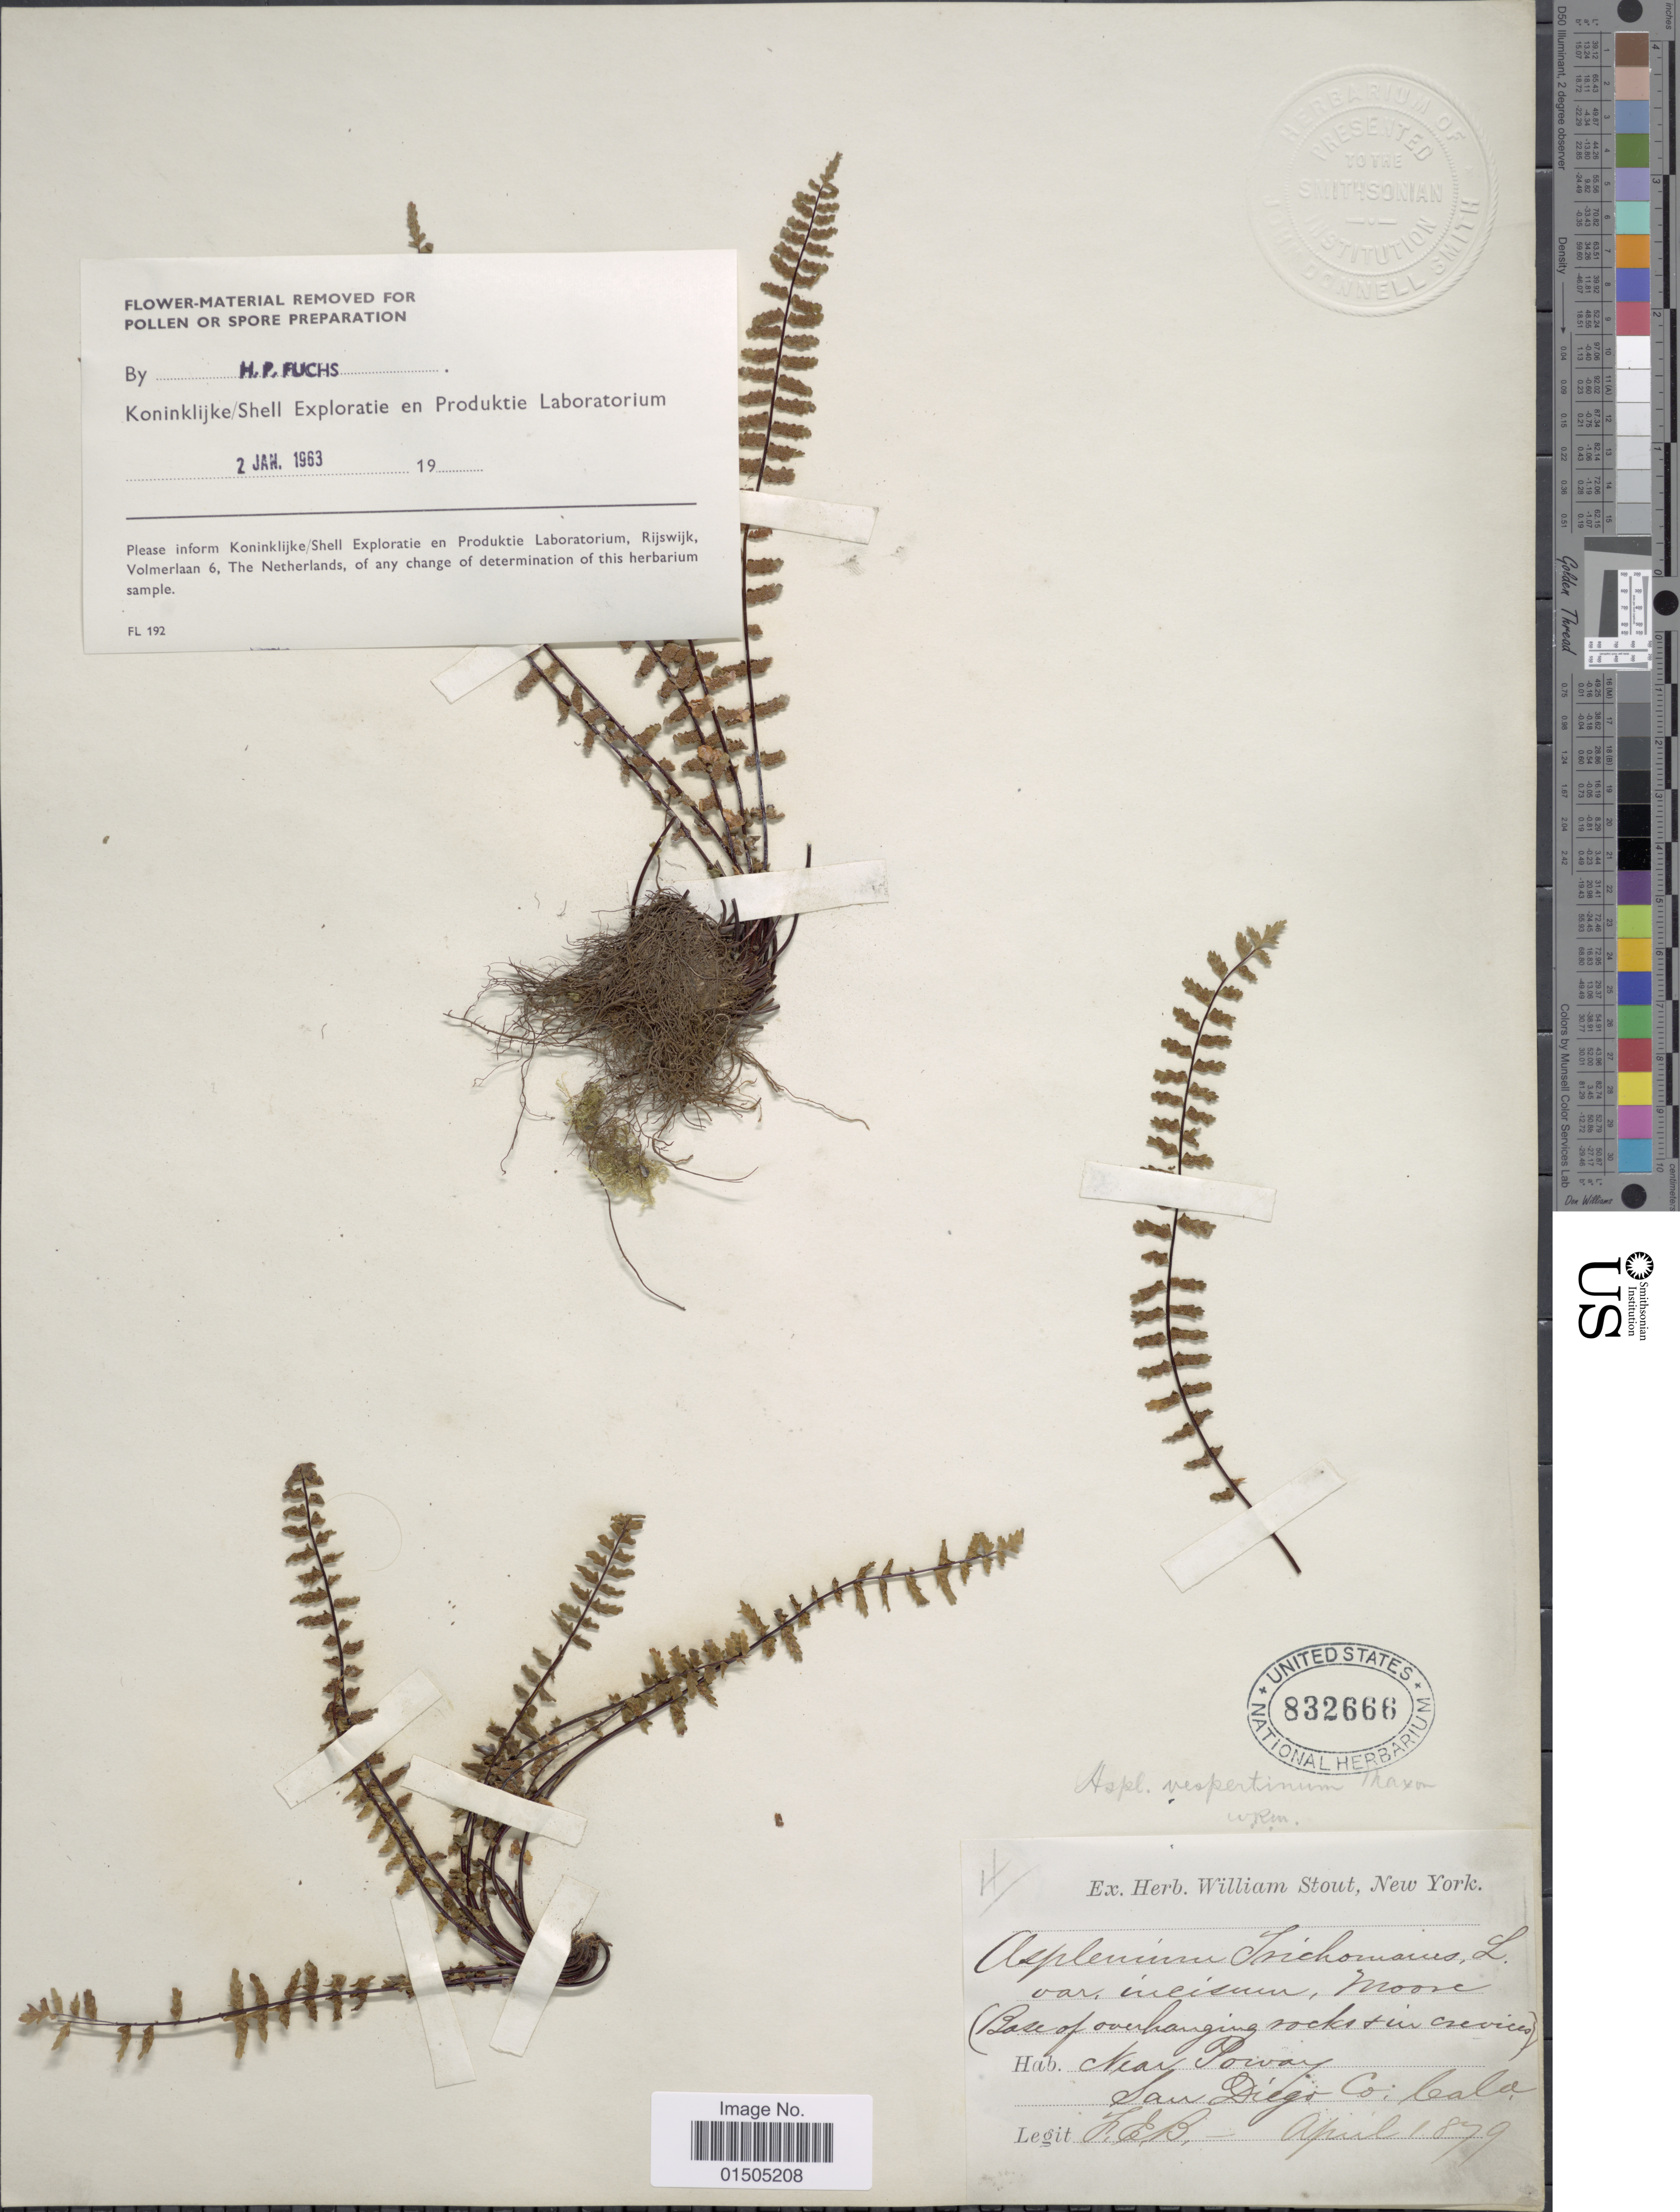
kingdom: Plantae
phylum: Tracheophyta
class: Polypodiopsida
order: Polypodiales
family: Aspleniaceae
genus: Asplenium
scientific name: Asplenium vespertinum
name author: Maxon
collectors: F. E. B.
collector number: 4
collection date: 1879-04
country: United States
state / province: California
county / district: San Diego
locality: Near Poway. San Diego Co.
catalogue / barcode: US 832666